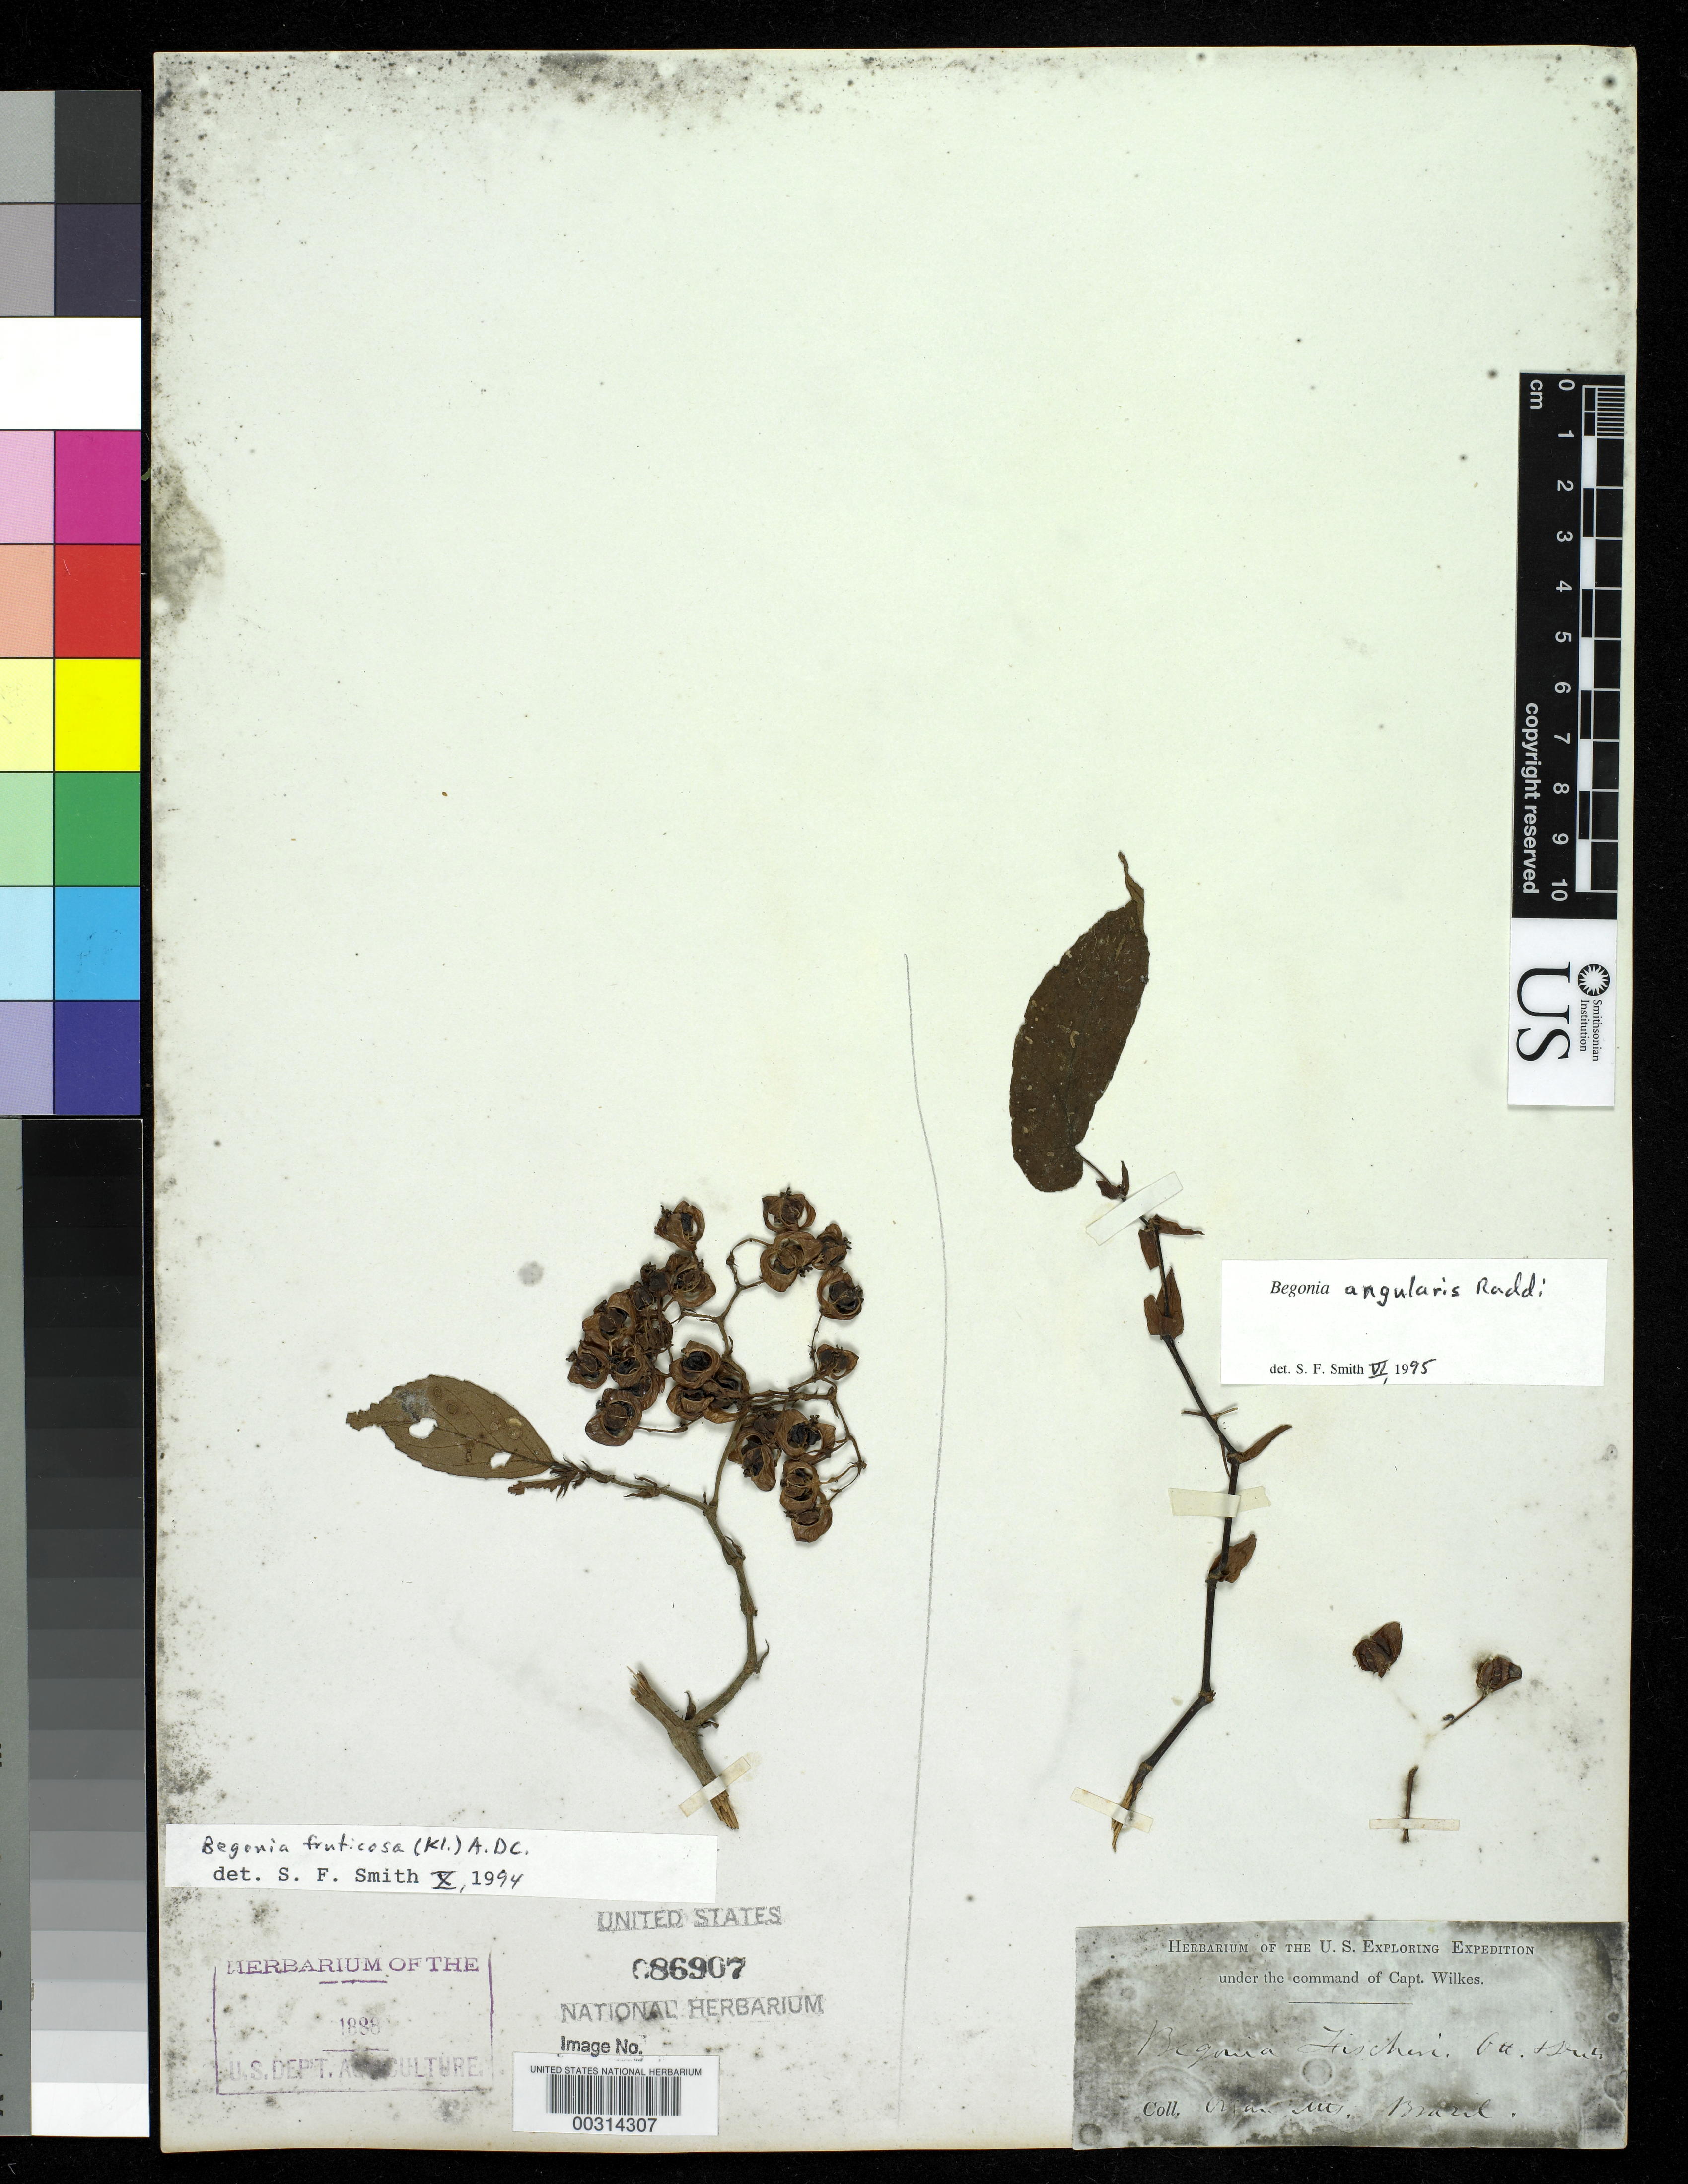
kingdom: Plantae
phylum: Tracheophyta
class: Magnoliopsida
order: Cucurbitales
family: Begoniaceae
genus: Begonia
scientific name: Begonia dietrichiana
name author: Irmsch.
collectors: Wilkes Explor. Exped.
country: Brazil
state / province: Rio de Janeiro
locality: Organ mountains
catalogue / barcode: US 86907